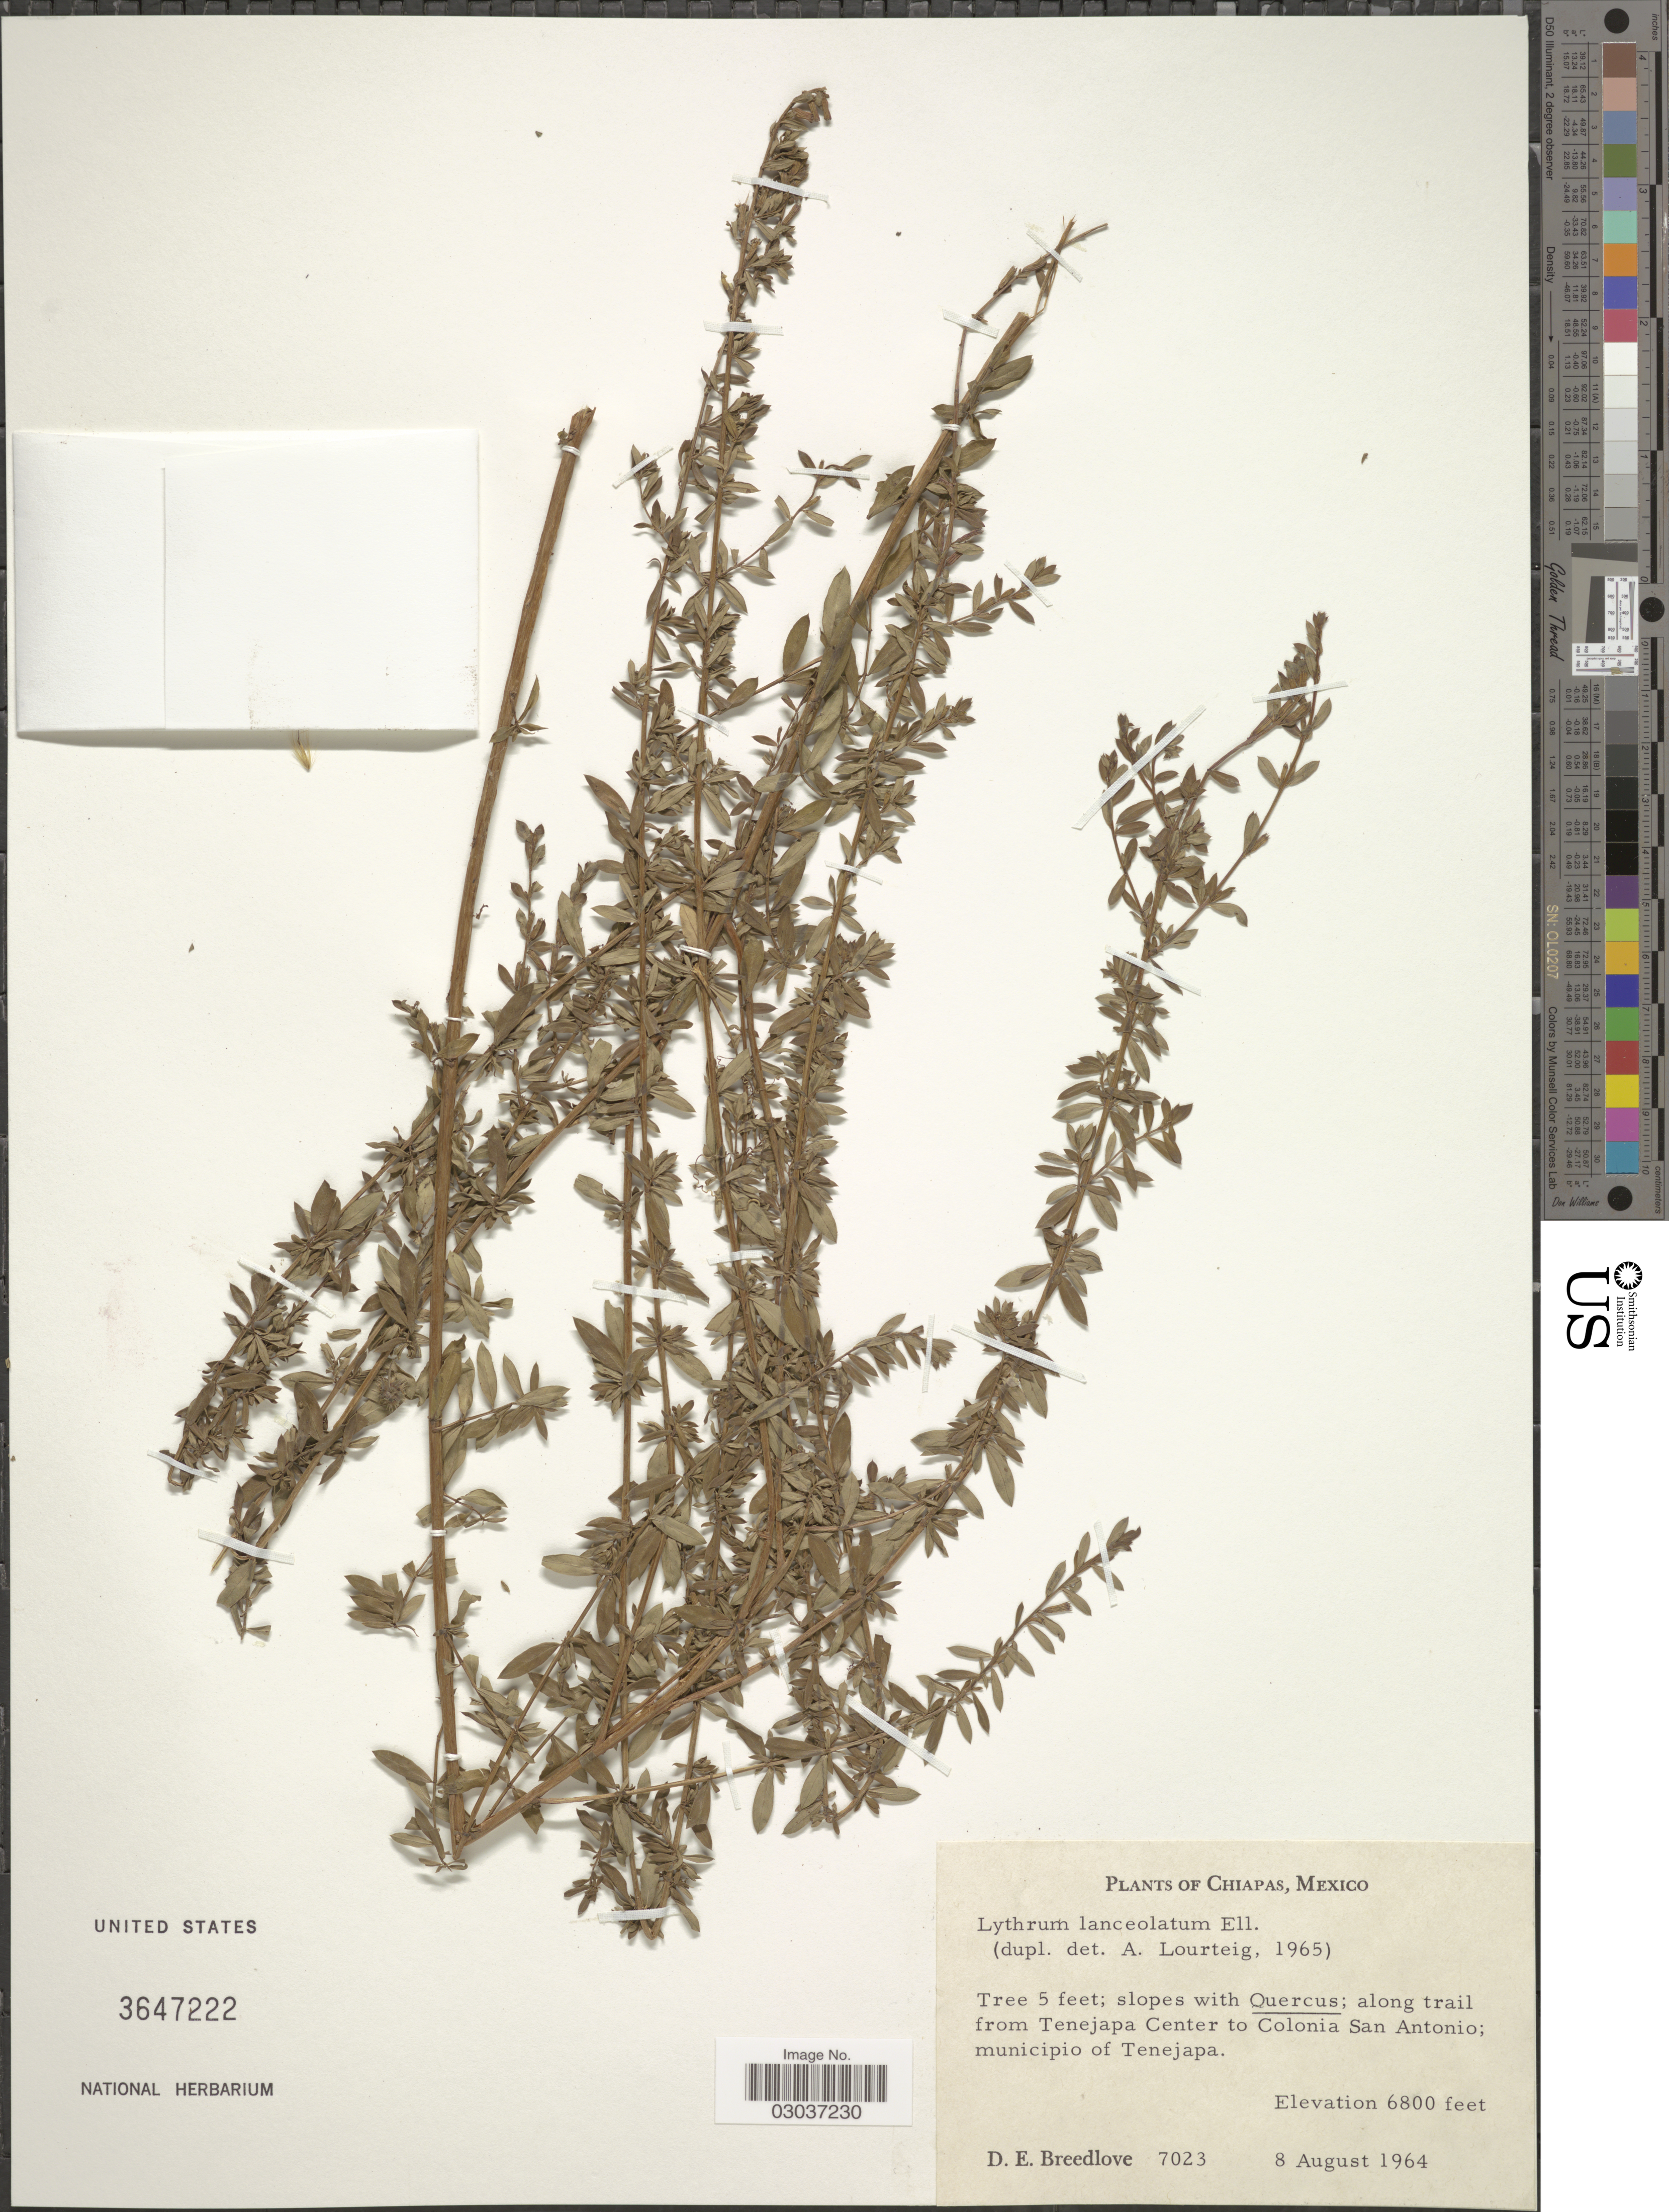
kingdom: Plantae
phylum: Tracheophyta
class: Magnoliopsida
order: Myrtales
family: Lythraceae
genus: Lythrum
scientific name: Lythrum lanceolatum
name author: Elliott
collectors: D. E. Breedlove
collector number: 7023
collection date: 1964-08-08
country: Mexico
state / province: Chiapas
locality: Along trail from Tenejapa Center to Colonia San Antonio; municipio of Tenejapa.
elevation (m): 2073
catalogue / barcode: US 3647222